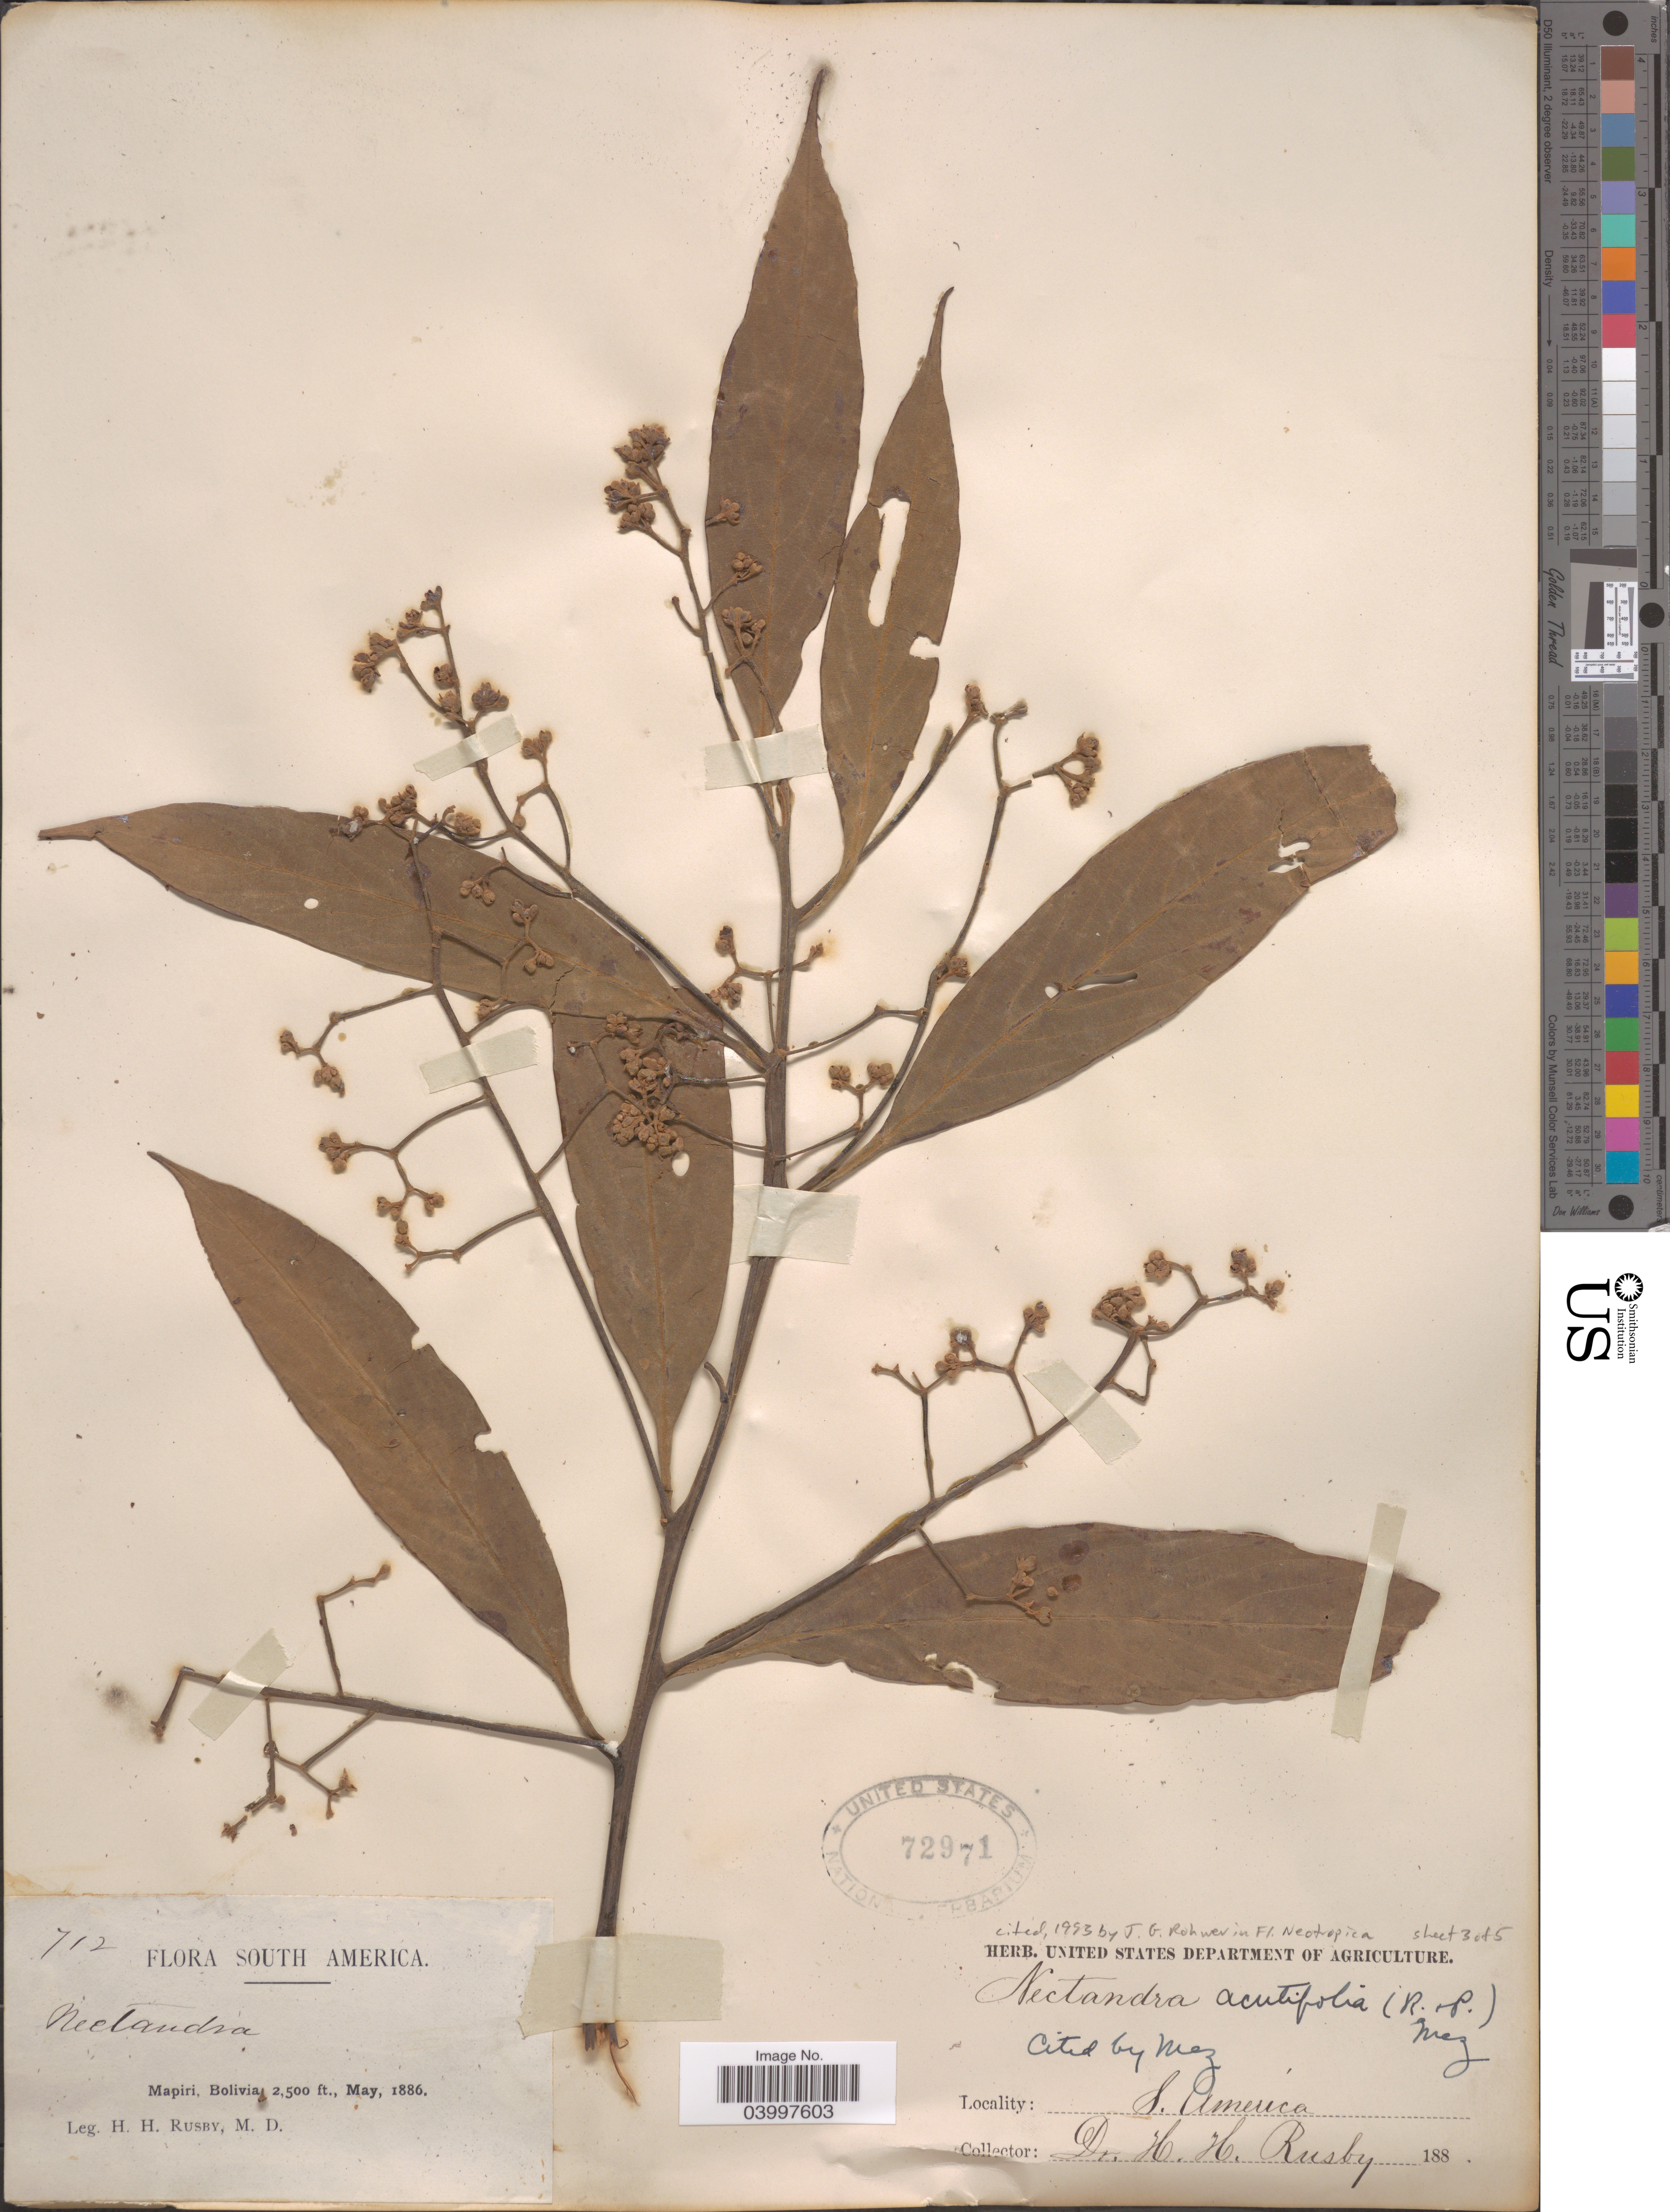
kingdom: Plantae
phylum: Tracheophyta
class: Magnoliopsida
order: Laurales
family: Lauraceae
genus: Nectandra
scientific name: Nectandra acutifolia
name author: (Ruiz & Pav.) Mez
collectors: H. H. Rusby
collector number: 712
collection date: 1886-05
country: Bolivia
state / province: La Páz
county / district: Larecaja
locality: Mapiri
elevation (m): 762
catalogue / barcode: US 72971